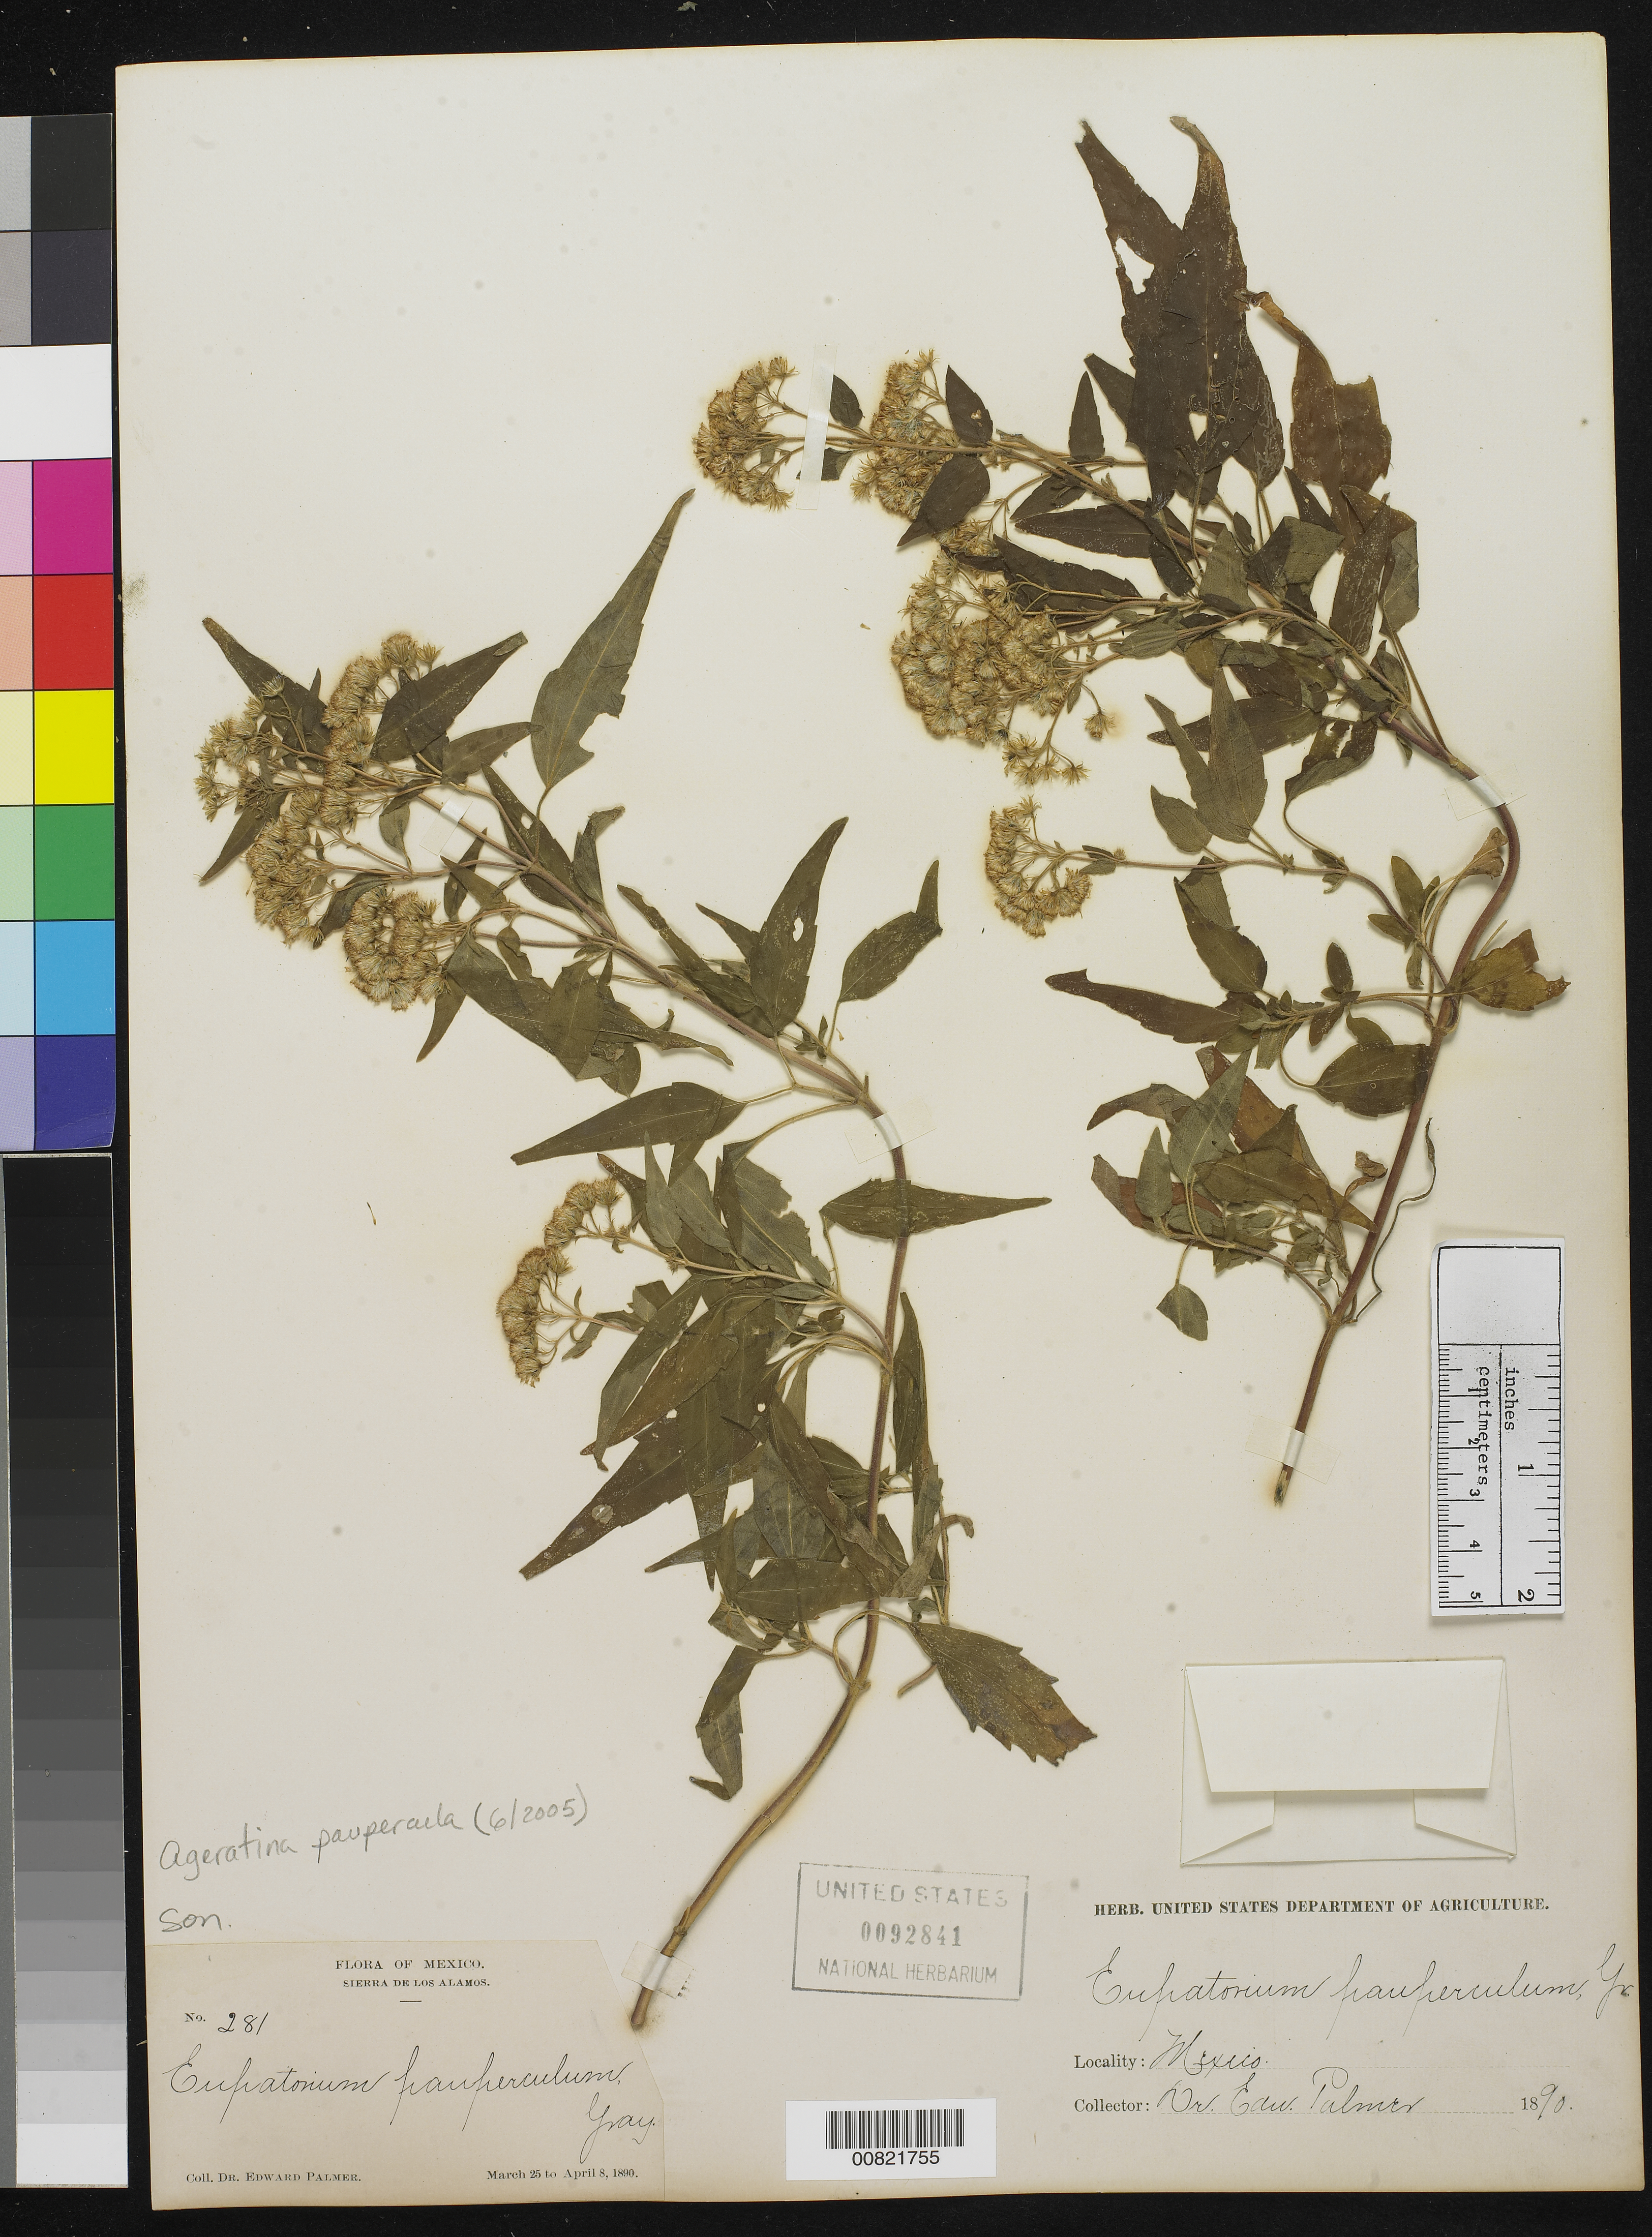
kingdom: Plantae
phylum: Tracheophyta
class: Magnoliopsida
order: Asterales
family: Asteraceae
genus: Ageratina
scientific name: Ageratina paupercula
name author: (A. Gray) R.M. King & H. Rob.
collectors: E. Palmer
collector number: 281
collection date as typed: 25 Mar 1890 to 08 Apr 1890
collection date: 1890-03-25/1890-04-08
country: Mexico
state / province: Sonora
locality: Sierra de los Alamos, Sonora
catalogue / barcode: US 92841